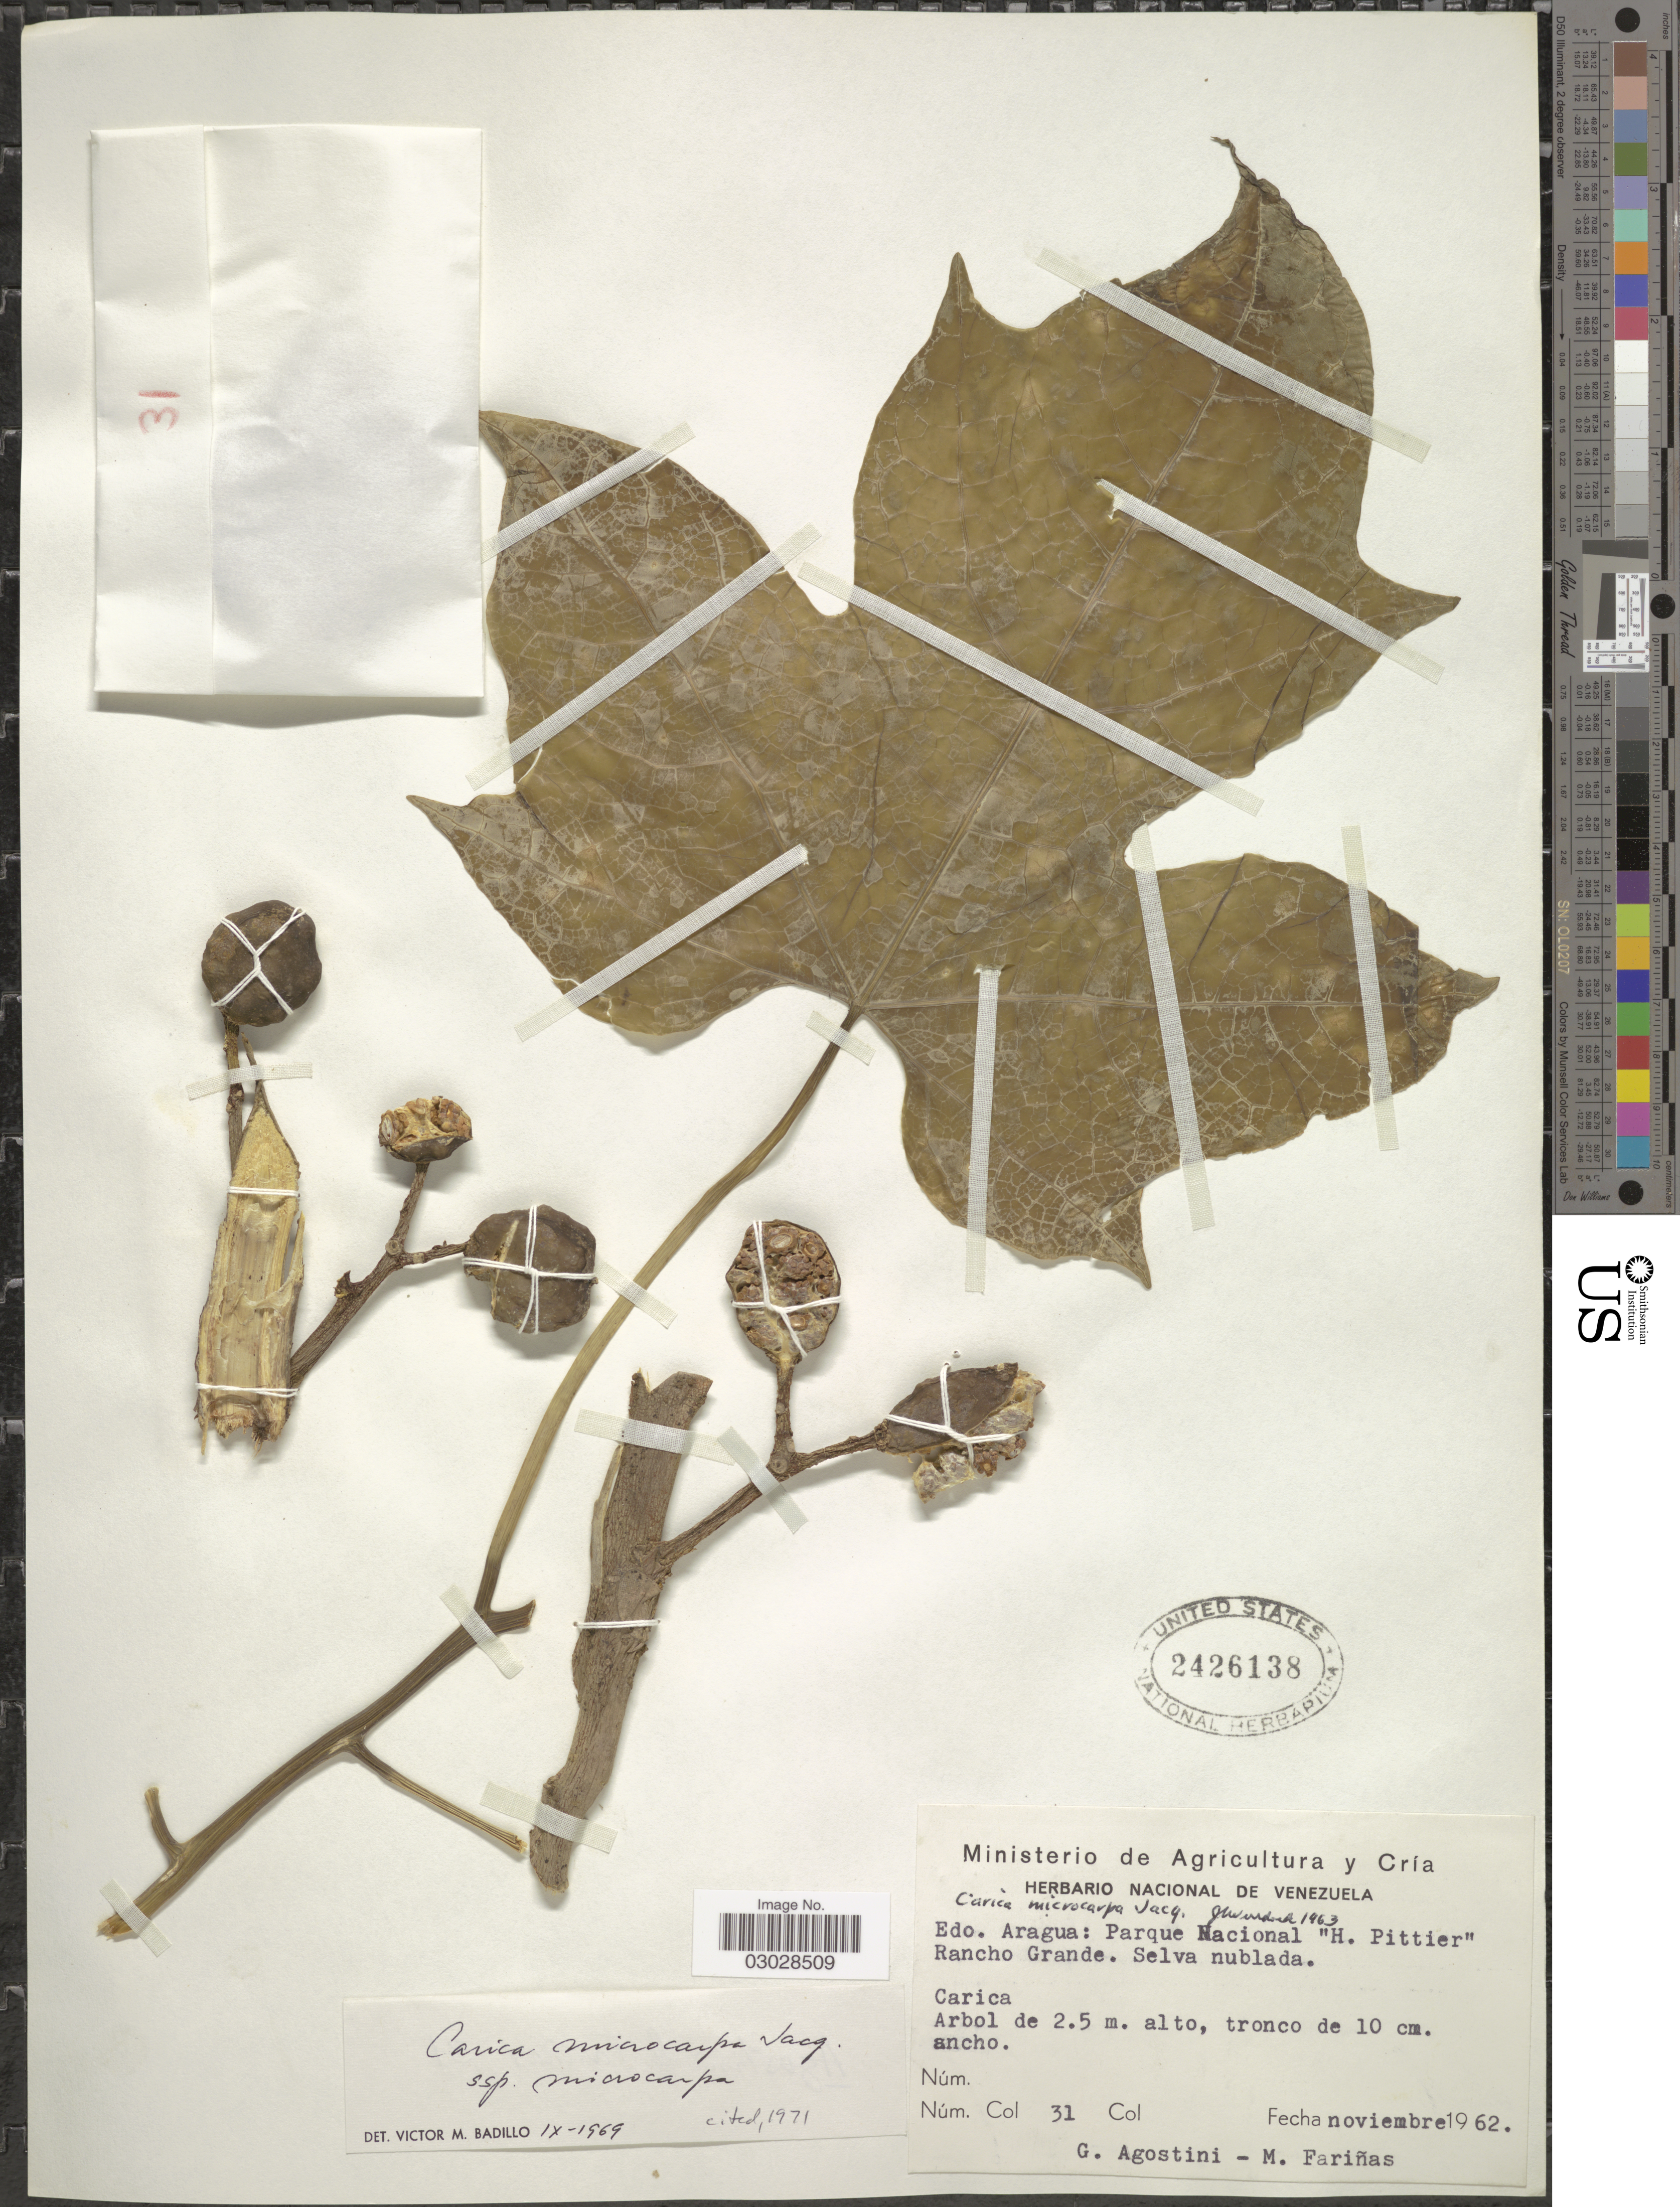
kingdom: Plantae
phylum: Tracheophyta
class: Magnoliopsida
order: Brassicales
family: Caricaceae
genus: Vasconcellea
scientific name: Vasconcellea microcarpa subsp. microcarpa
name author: (Jacq.) A. DC.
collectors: G. Agostini & M. Fariñas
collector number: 31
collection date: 1962-11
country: Venezuela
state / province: Aragua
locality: Parque Nacional "H. Pittier" Rancho Grande.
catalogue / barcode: US 2426138